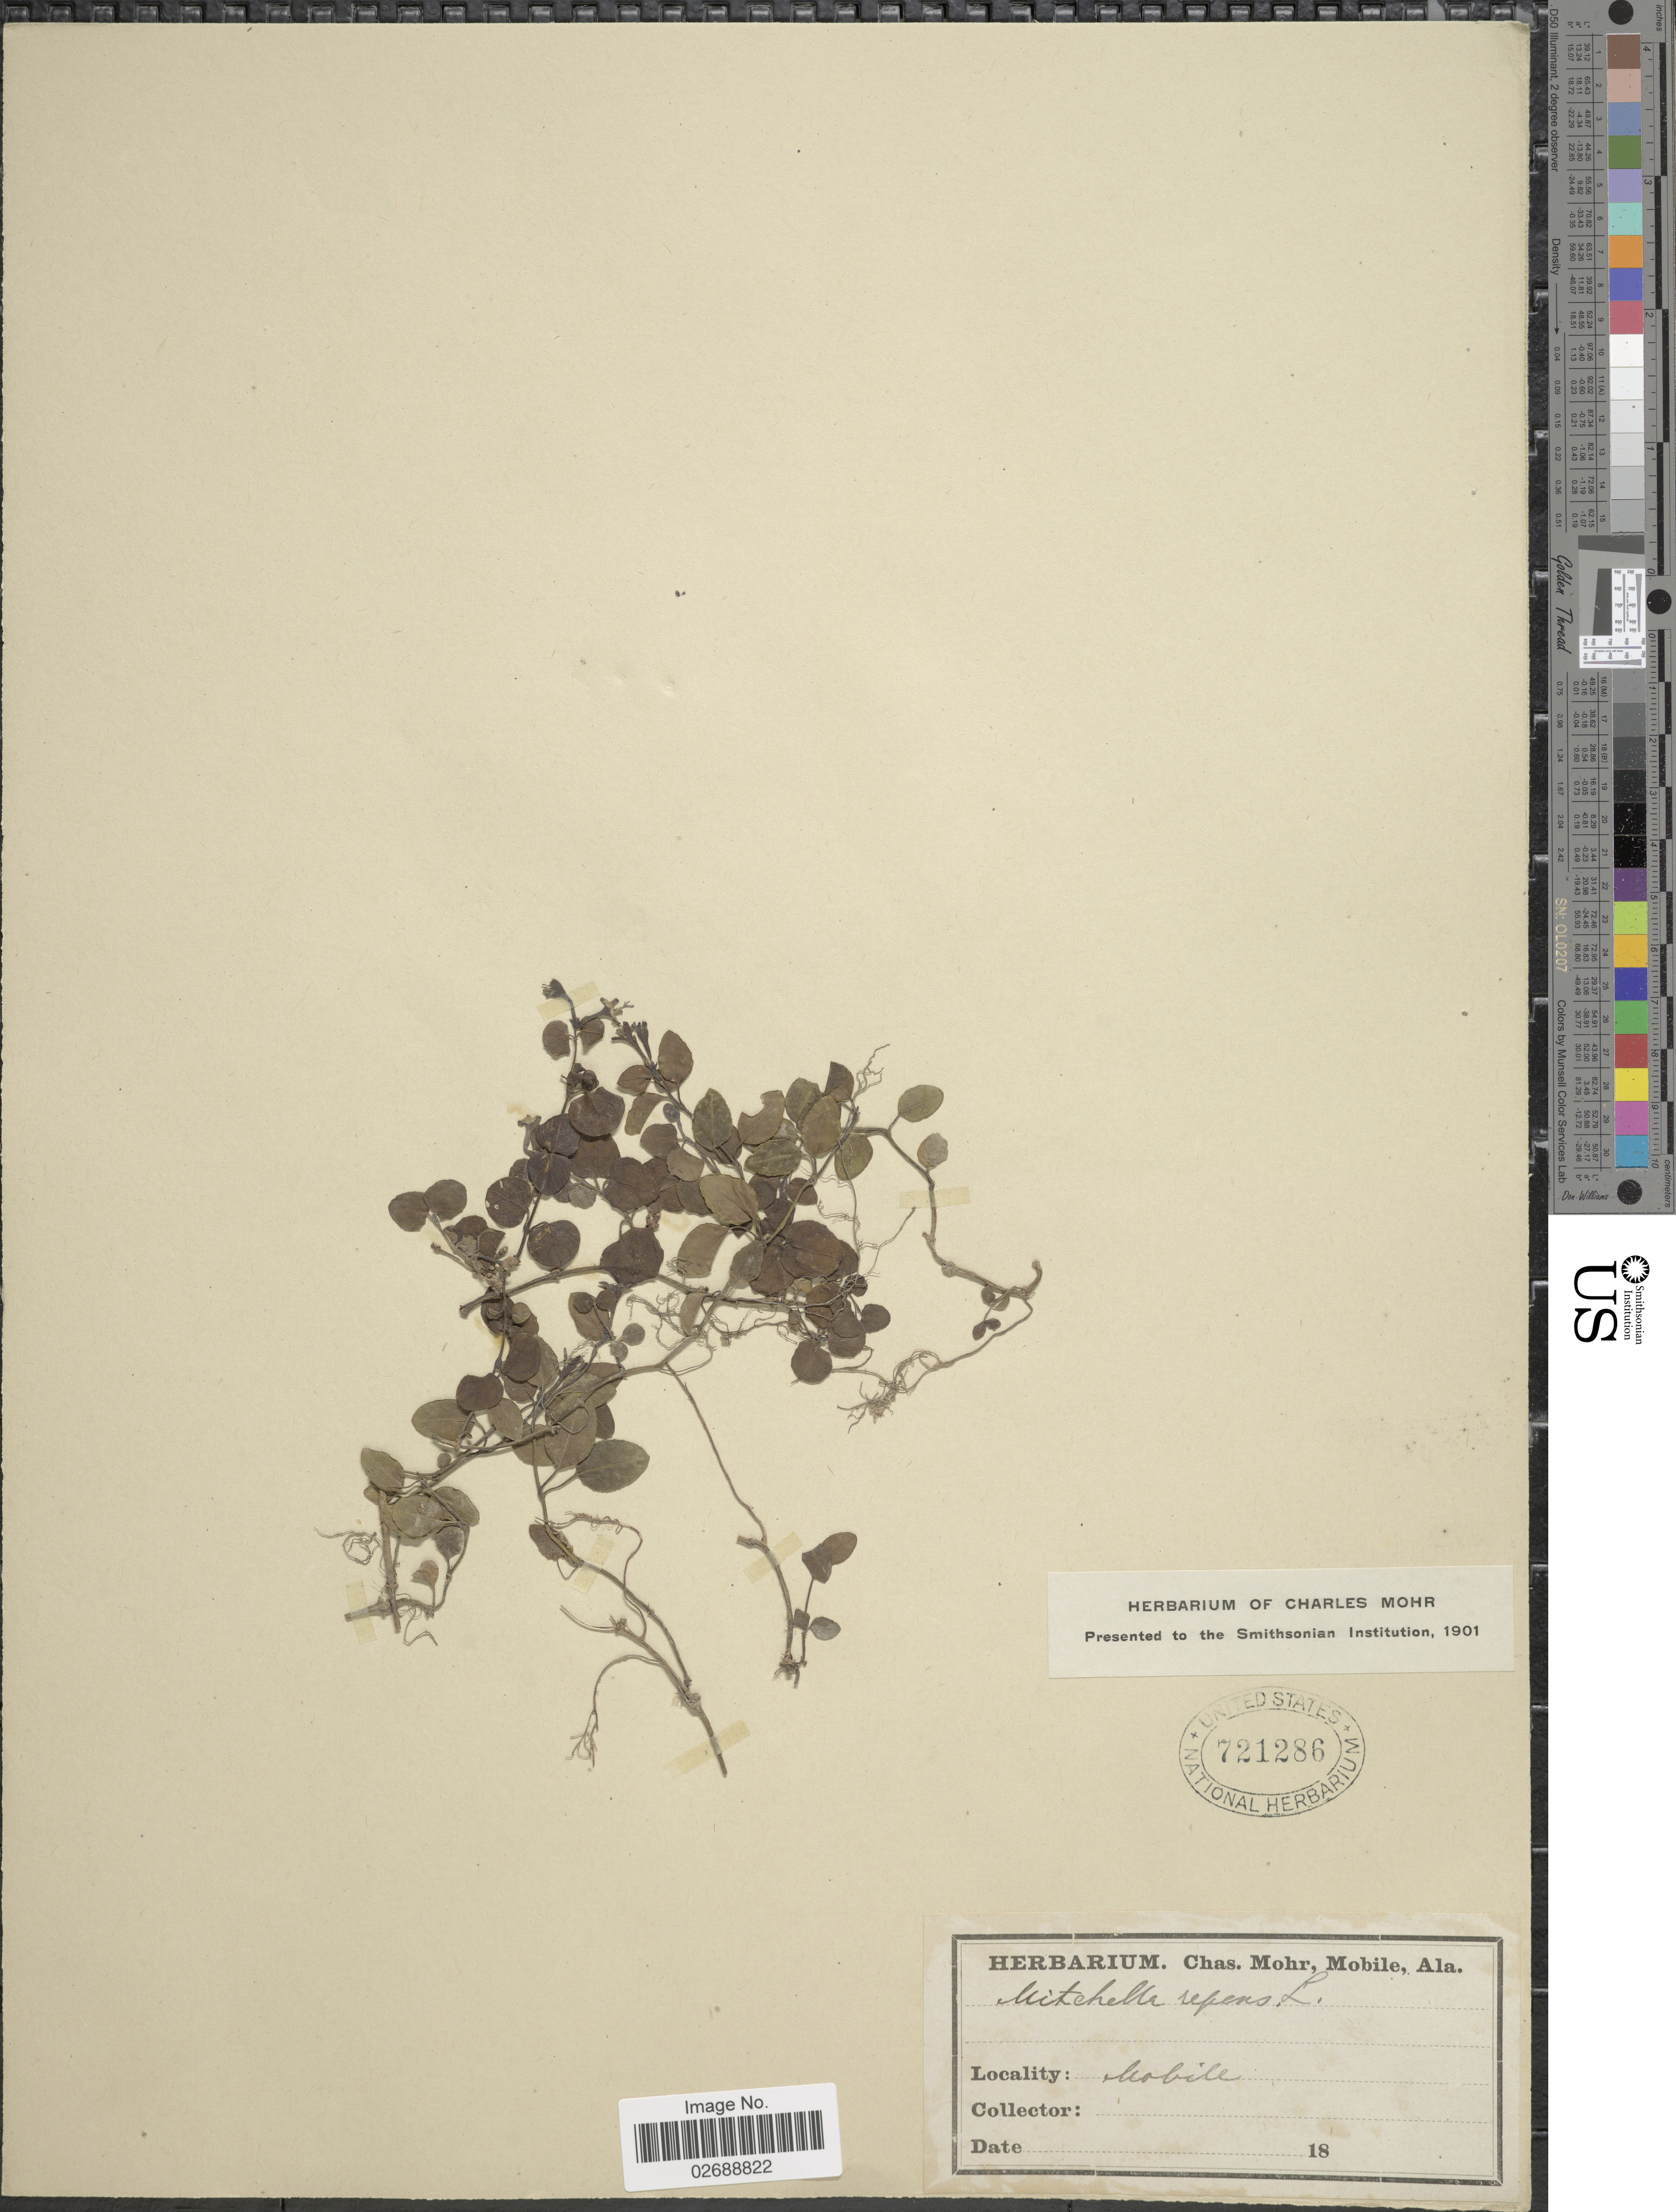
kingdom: Plantae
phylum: Tracheophyta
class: Magnoliopsida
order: Gentianales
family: Rubiaceae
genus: Mitchella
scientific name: Mitchella repens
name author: L.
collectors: ex herb. Charles Mohr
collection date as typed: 18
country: United States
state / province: Alabama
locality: Mobile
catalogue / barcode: US 721286